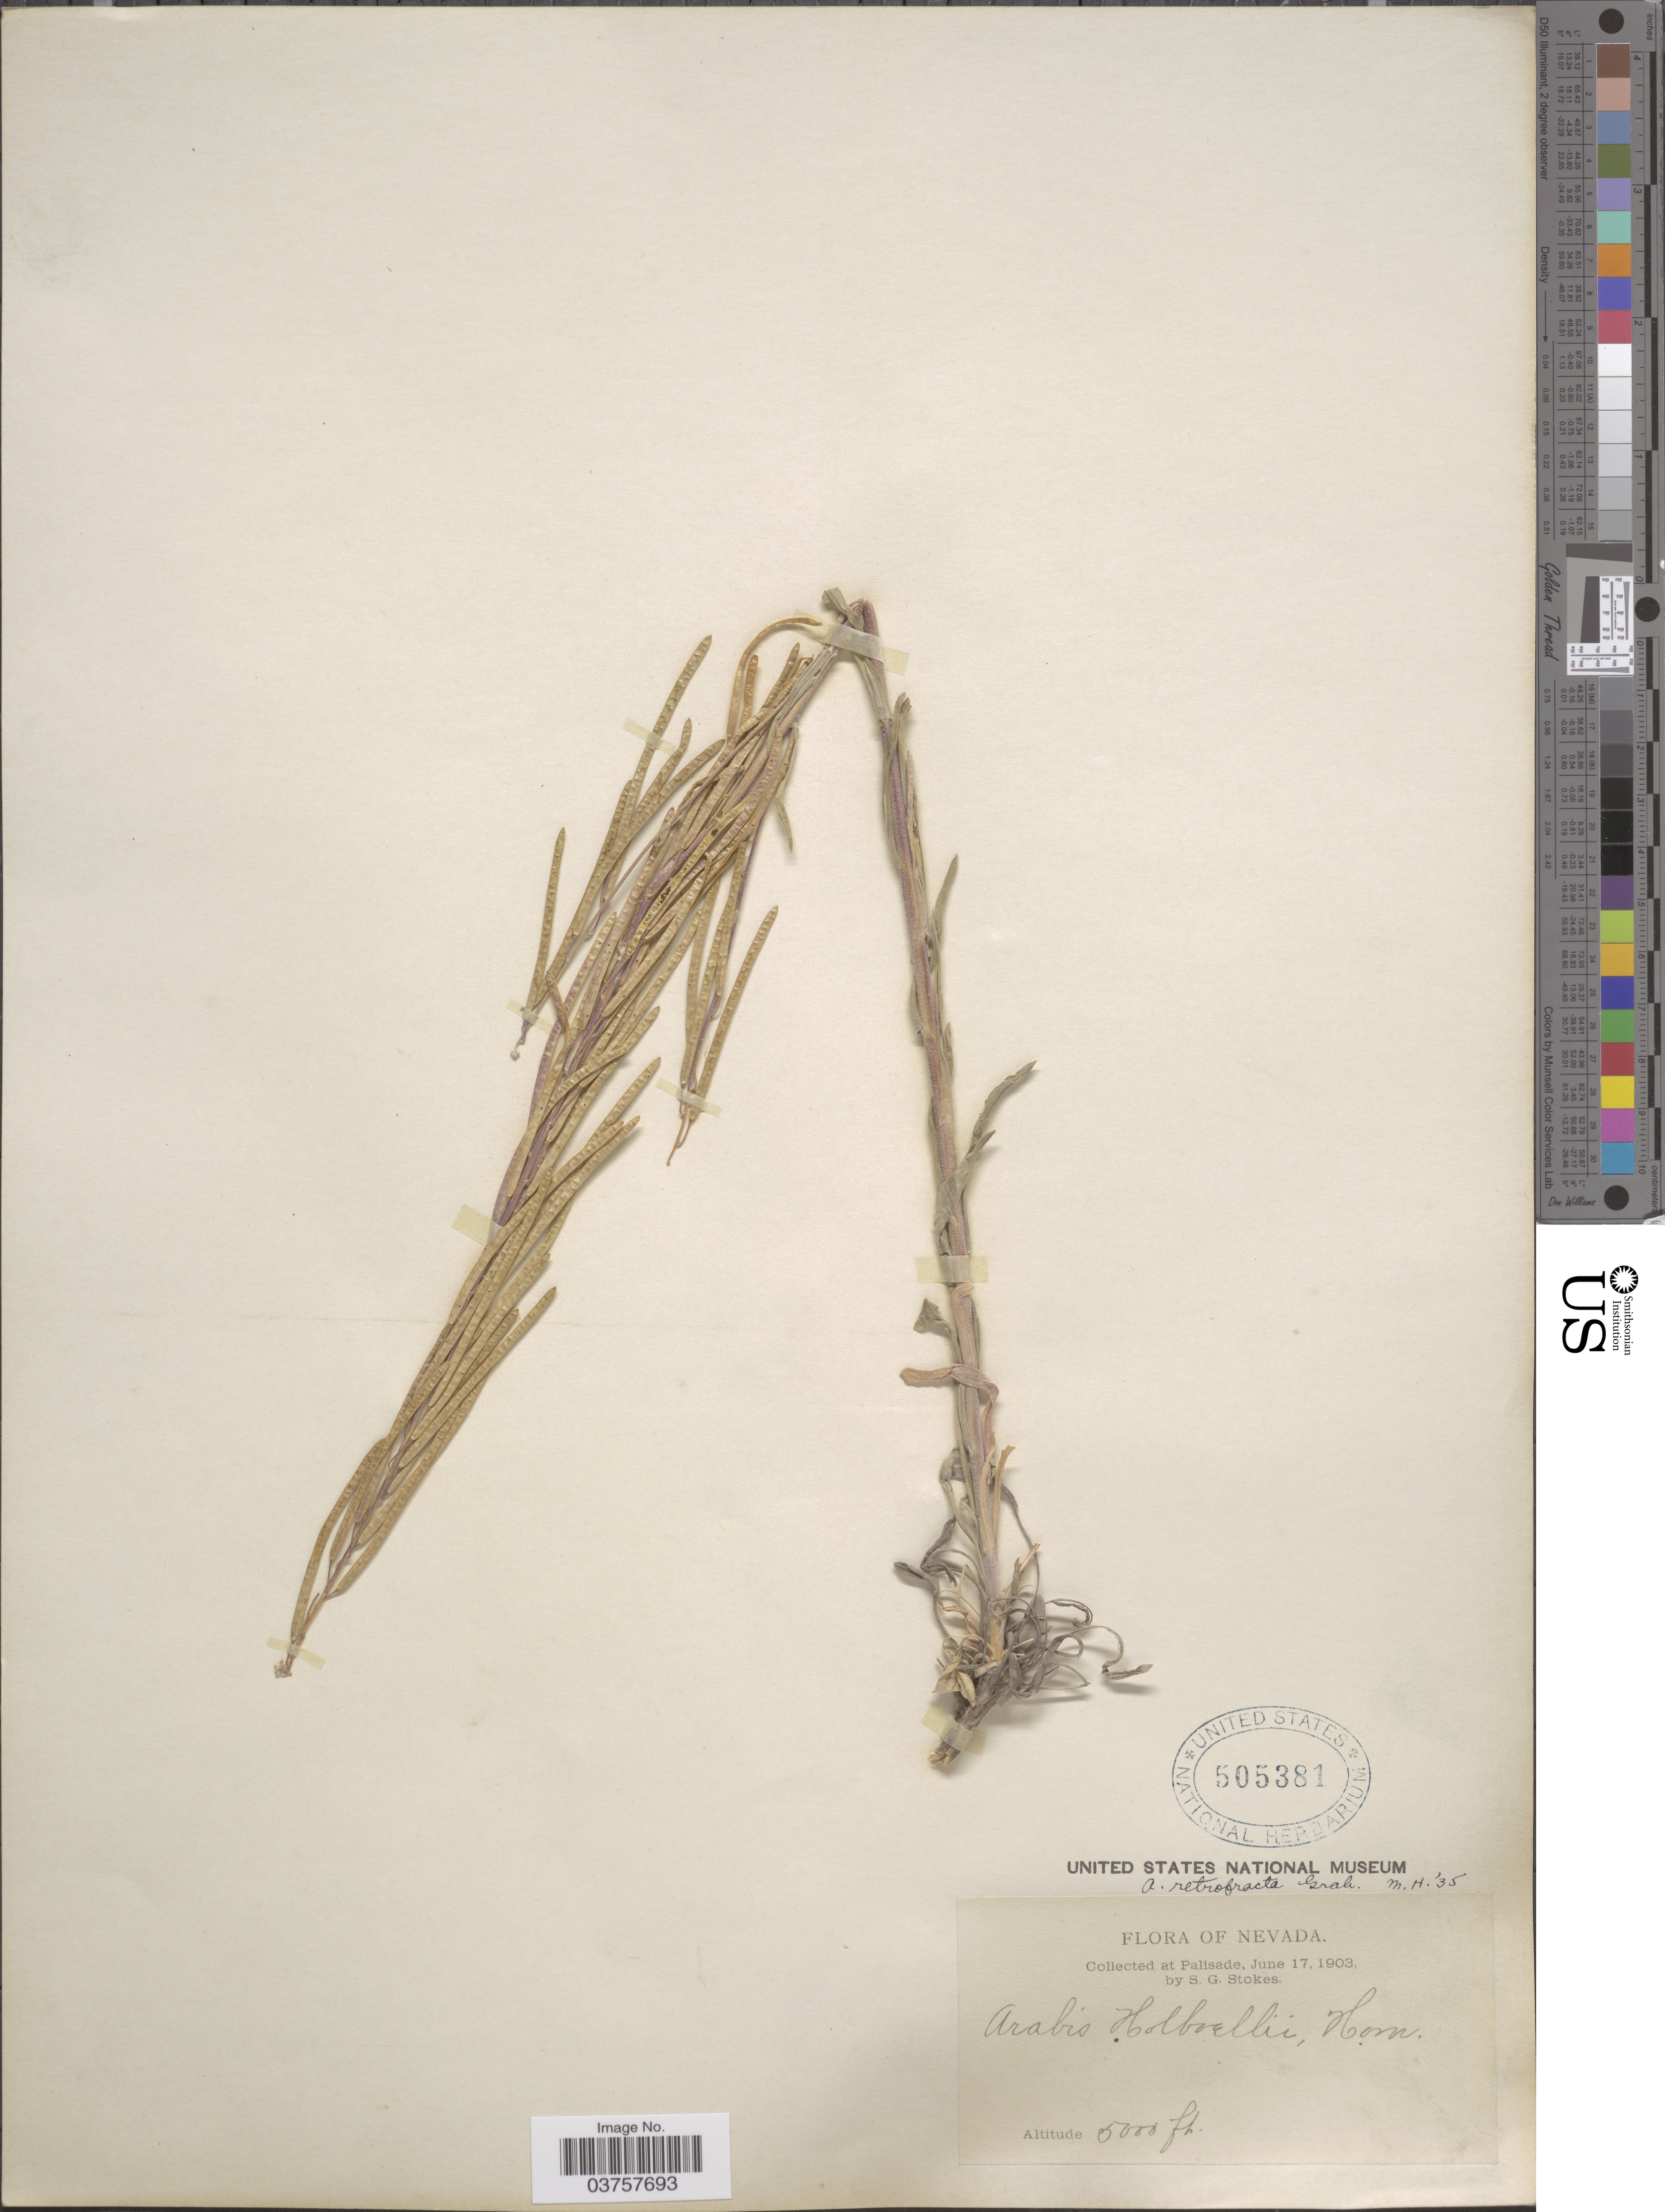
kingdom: Plantae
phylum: Tracheophyta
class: Magnoliopsida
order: Brassicales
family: Brassicaceae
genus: Arabis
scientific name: Arabis holboellii var. retrofracta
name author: Rydb.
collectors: S. G. Stokes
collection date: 1903-06-17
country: United States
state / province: Nevada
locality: Palisade.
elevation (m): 1524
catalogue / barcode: US 505381